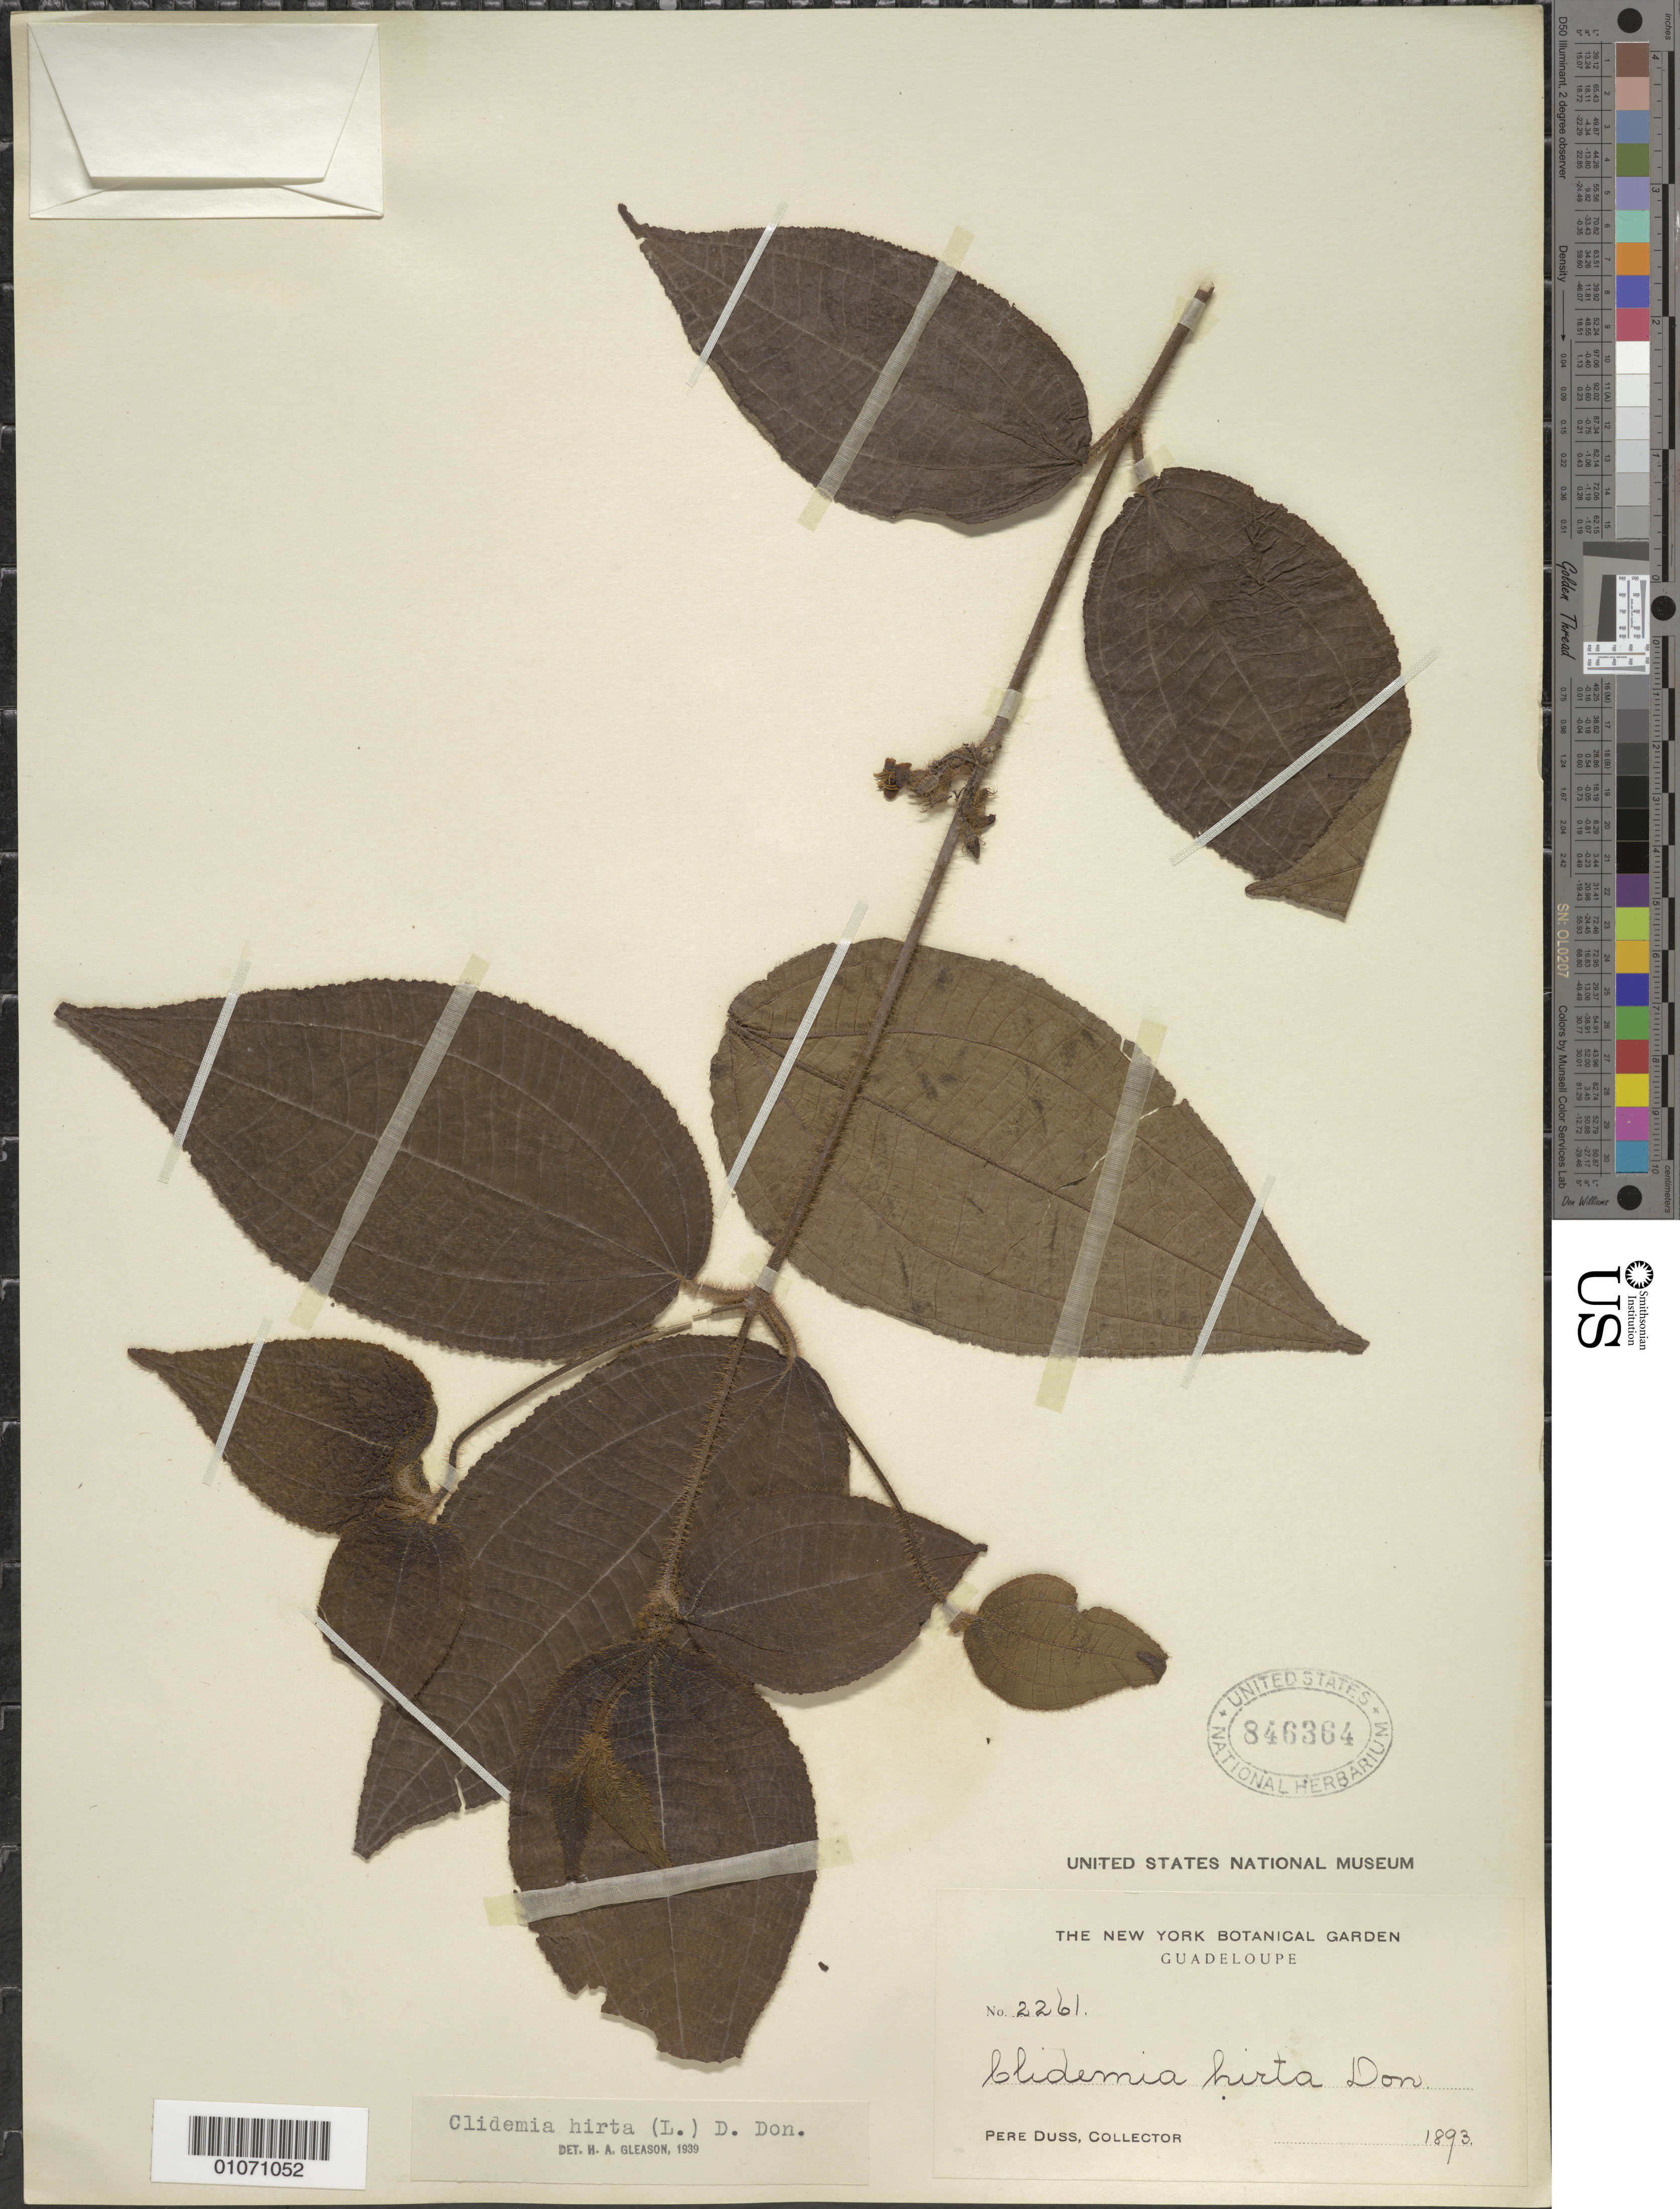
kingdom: Plantae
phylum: Tracheophyta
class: Magnoliopsida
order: Myrtales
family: Melastomataceae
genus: Clidemia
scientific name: Clidemia hirta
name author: (L.) D. Don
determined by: Gleason, H. A.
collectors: Père Duss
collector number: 2261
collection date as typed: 1893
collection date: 1893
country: Guadeloupe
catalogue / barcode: US 846364